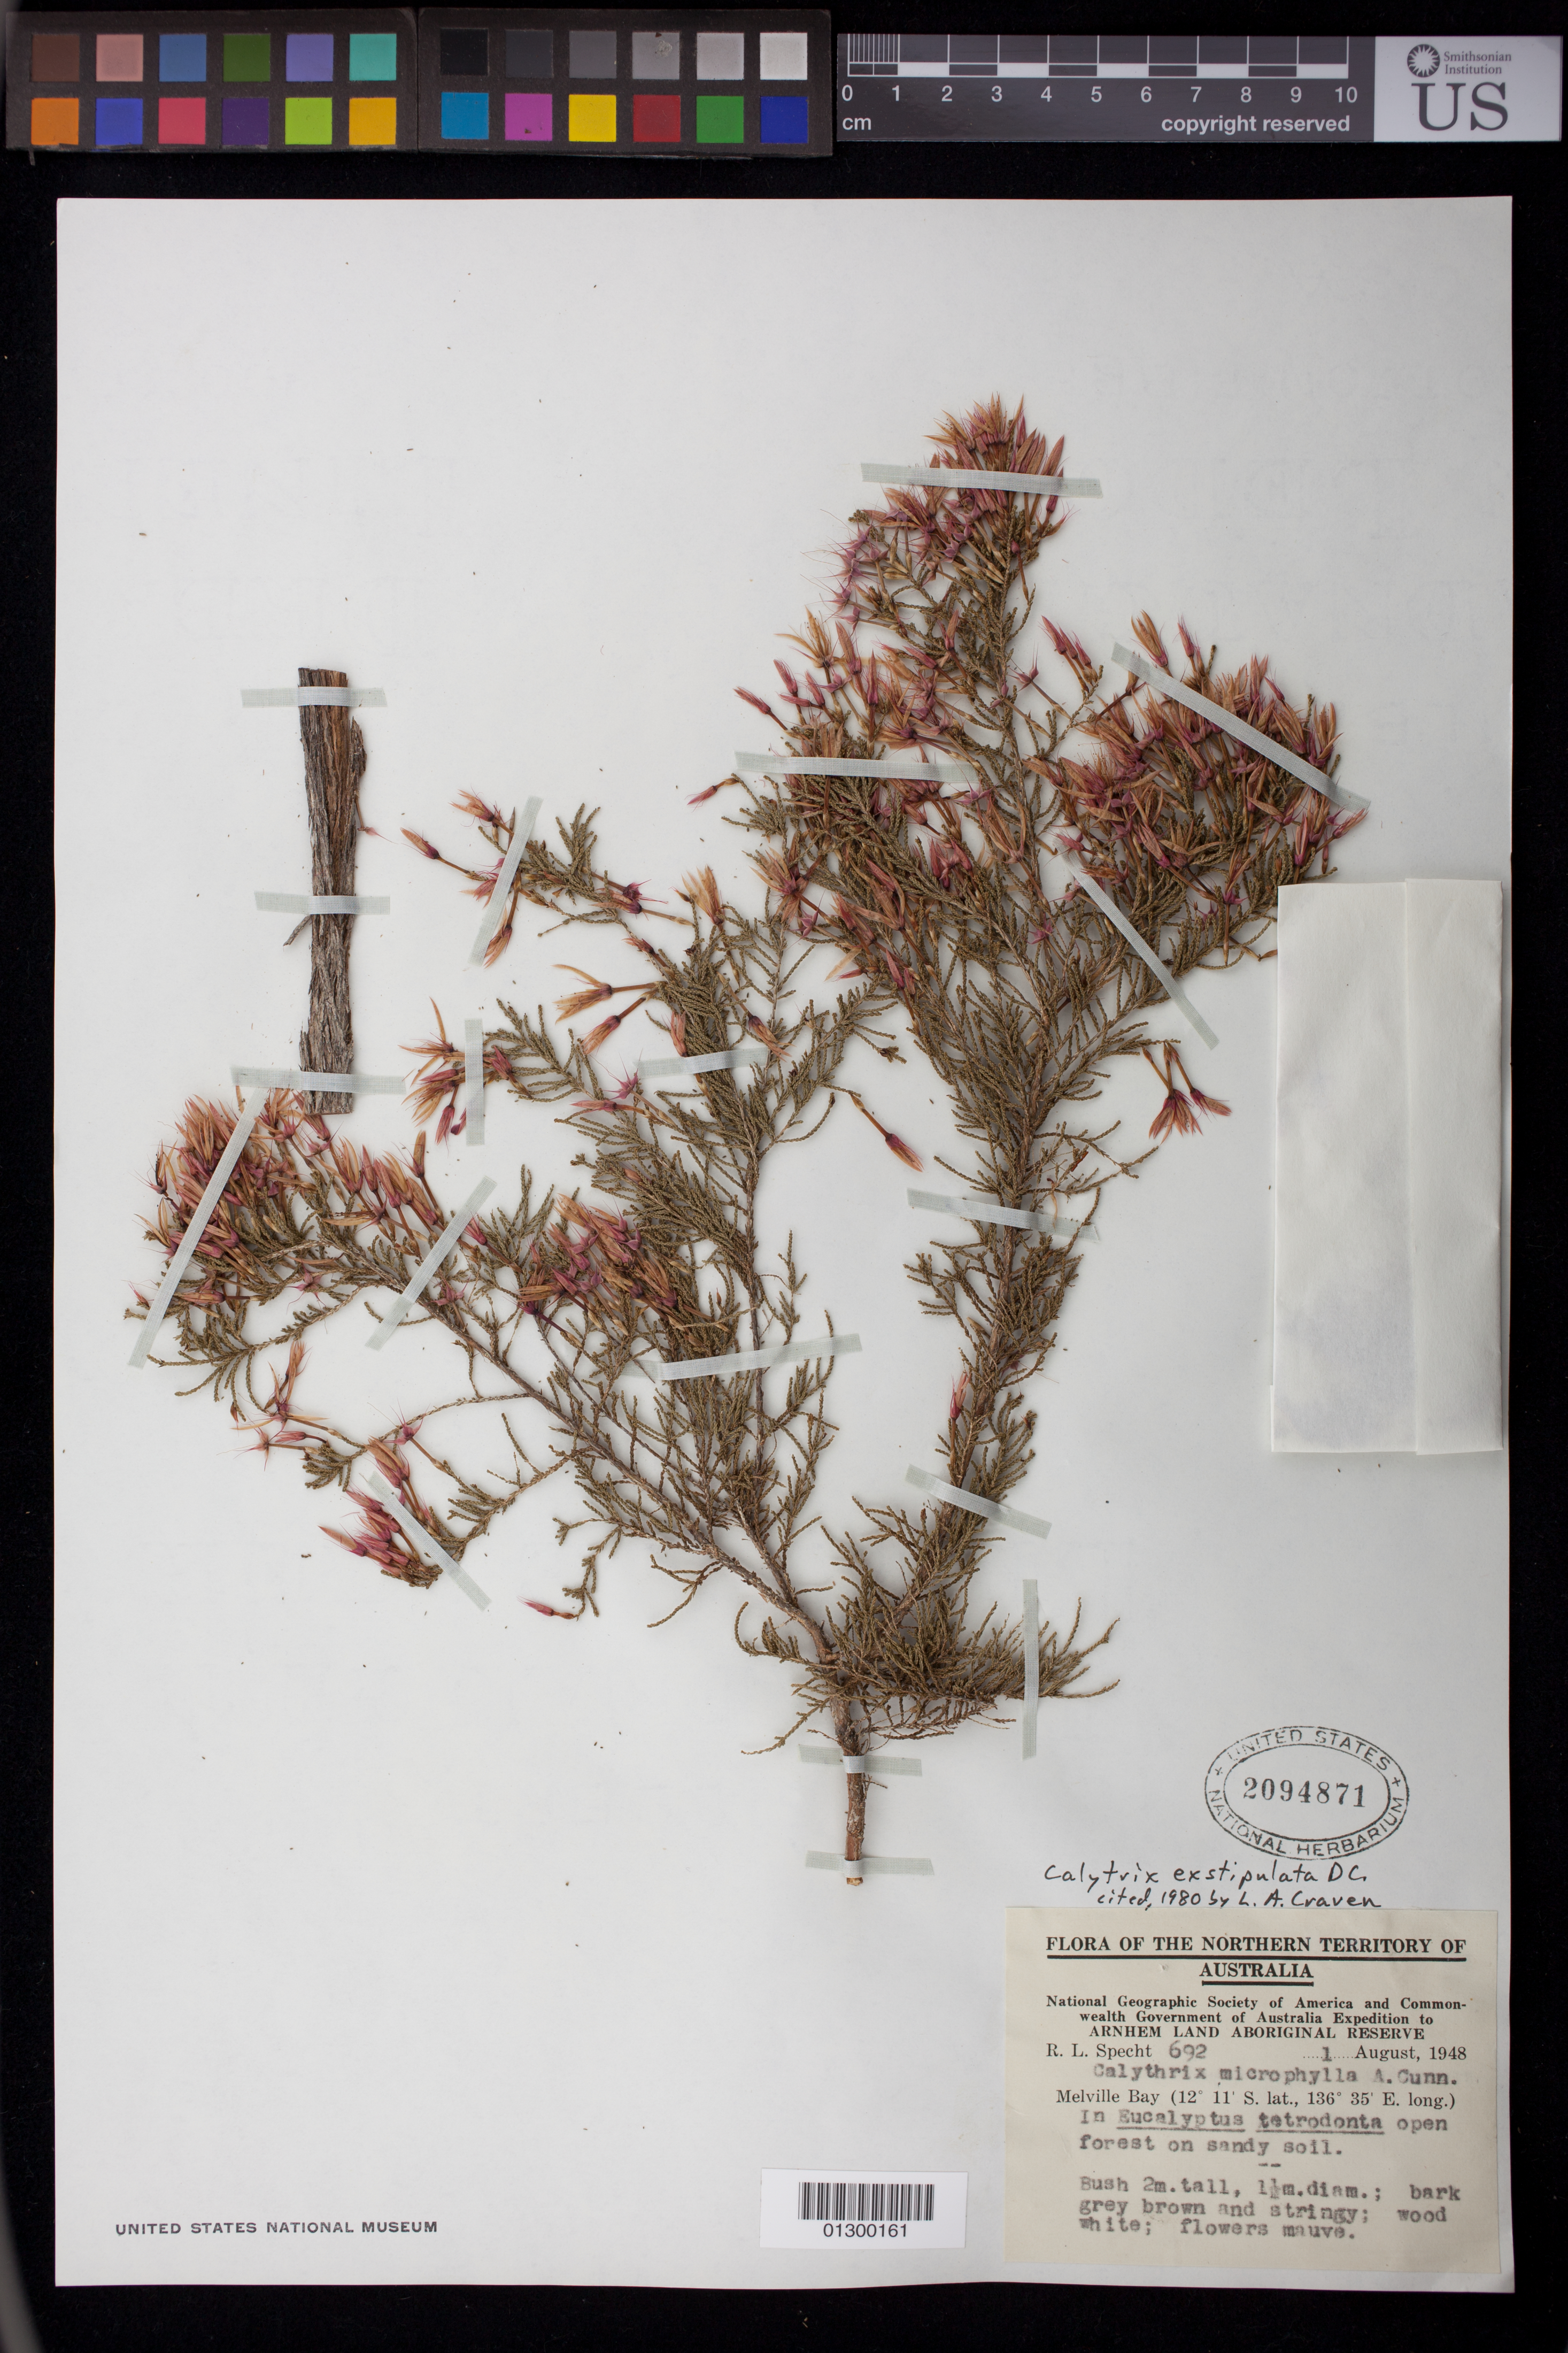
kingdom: Plantae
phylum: Tracheophyta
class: Magnoliopsida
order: Myrtales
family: Myrtaceae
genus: Calytrix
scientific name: Calytrix exstipulata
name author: D.C.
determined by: Craven, L. A.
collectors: R. L. Specht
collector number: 692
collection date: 1948-08-01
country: Australia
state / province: Northern Territory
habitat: In Eucalyptus tetradonta open forest sandy soil.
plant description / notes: Bush 2 m. tall; 1.5 m. diam.; bark grey brown and stringy; wood white; flowers mauve.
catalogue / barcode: US 2094871